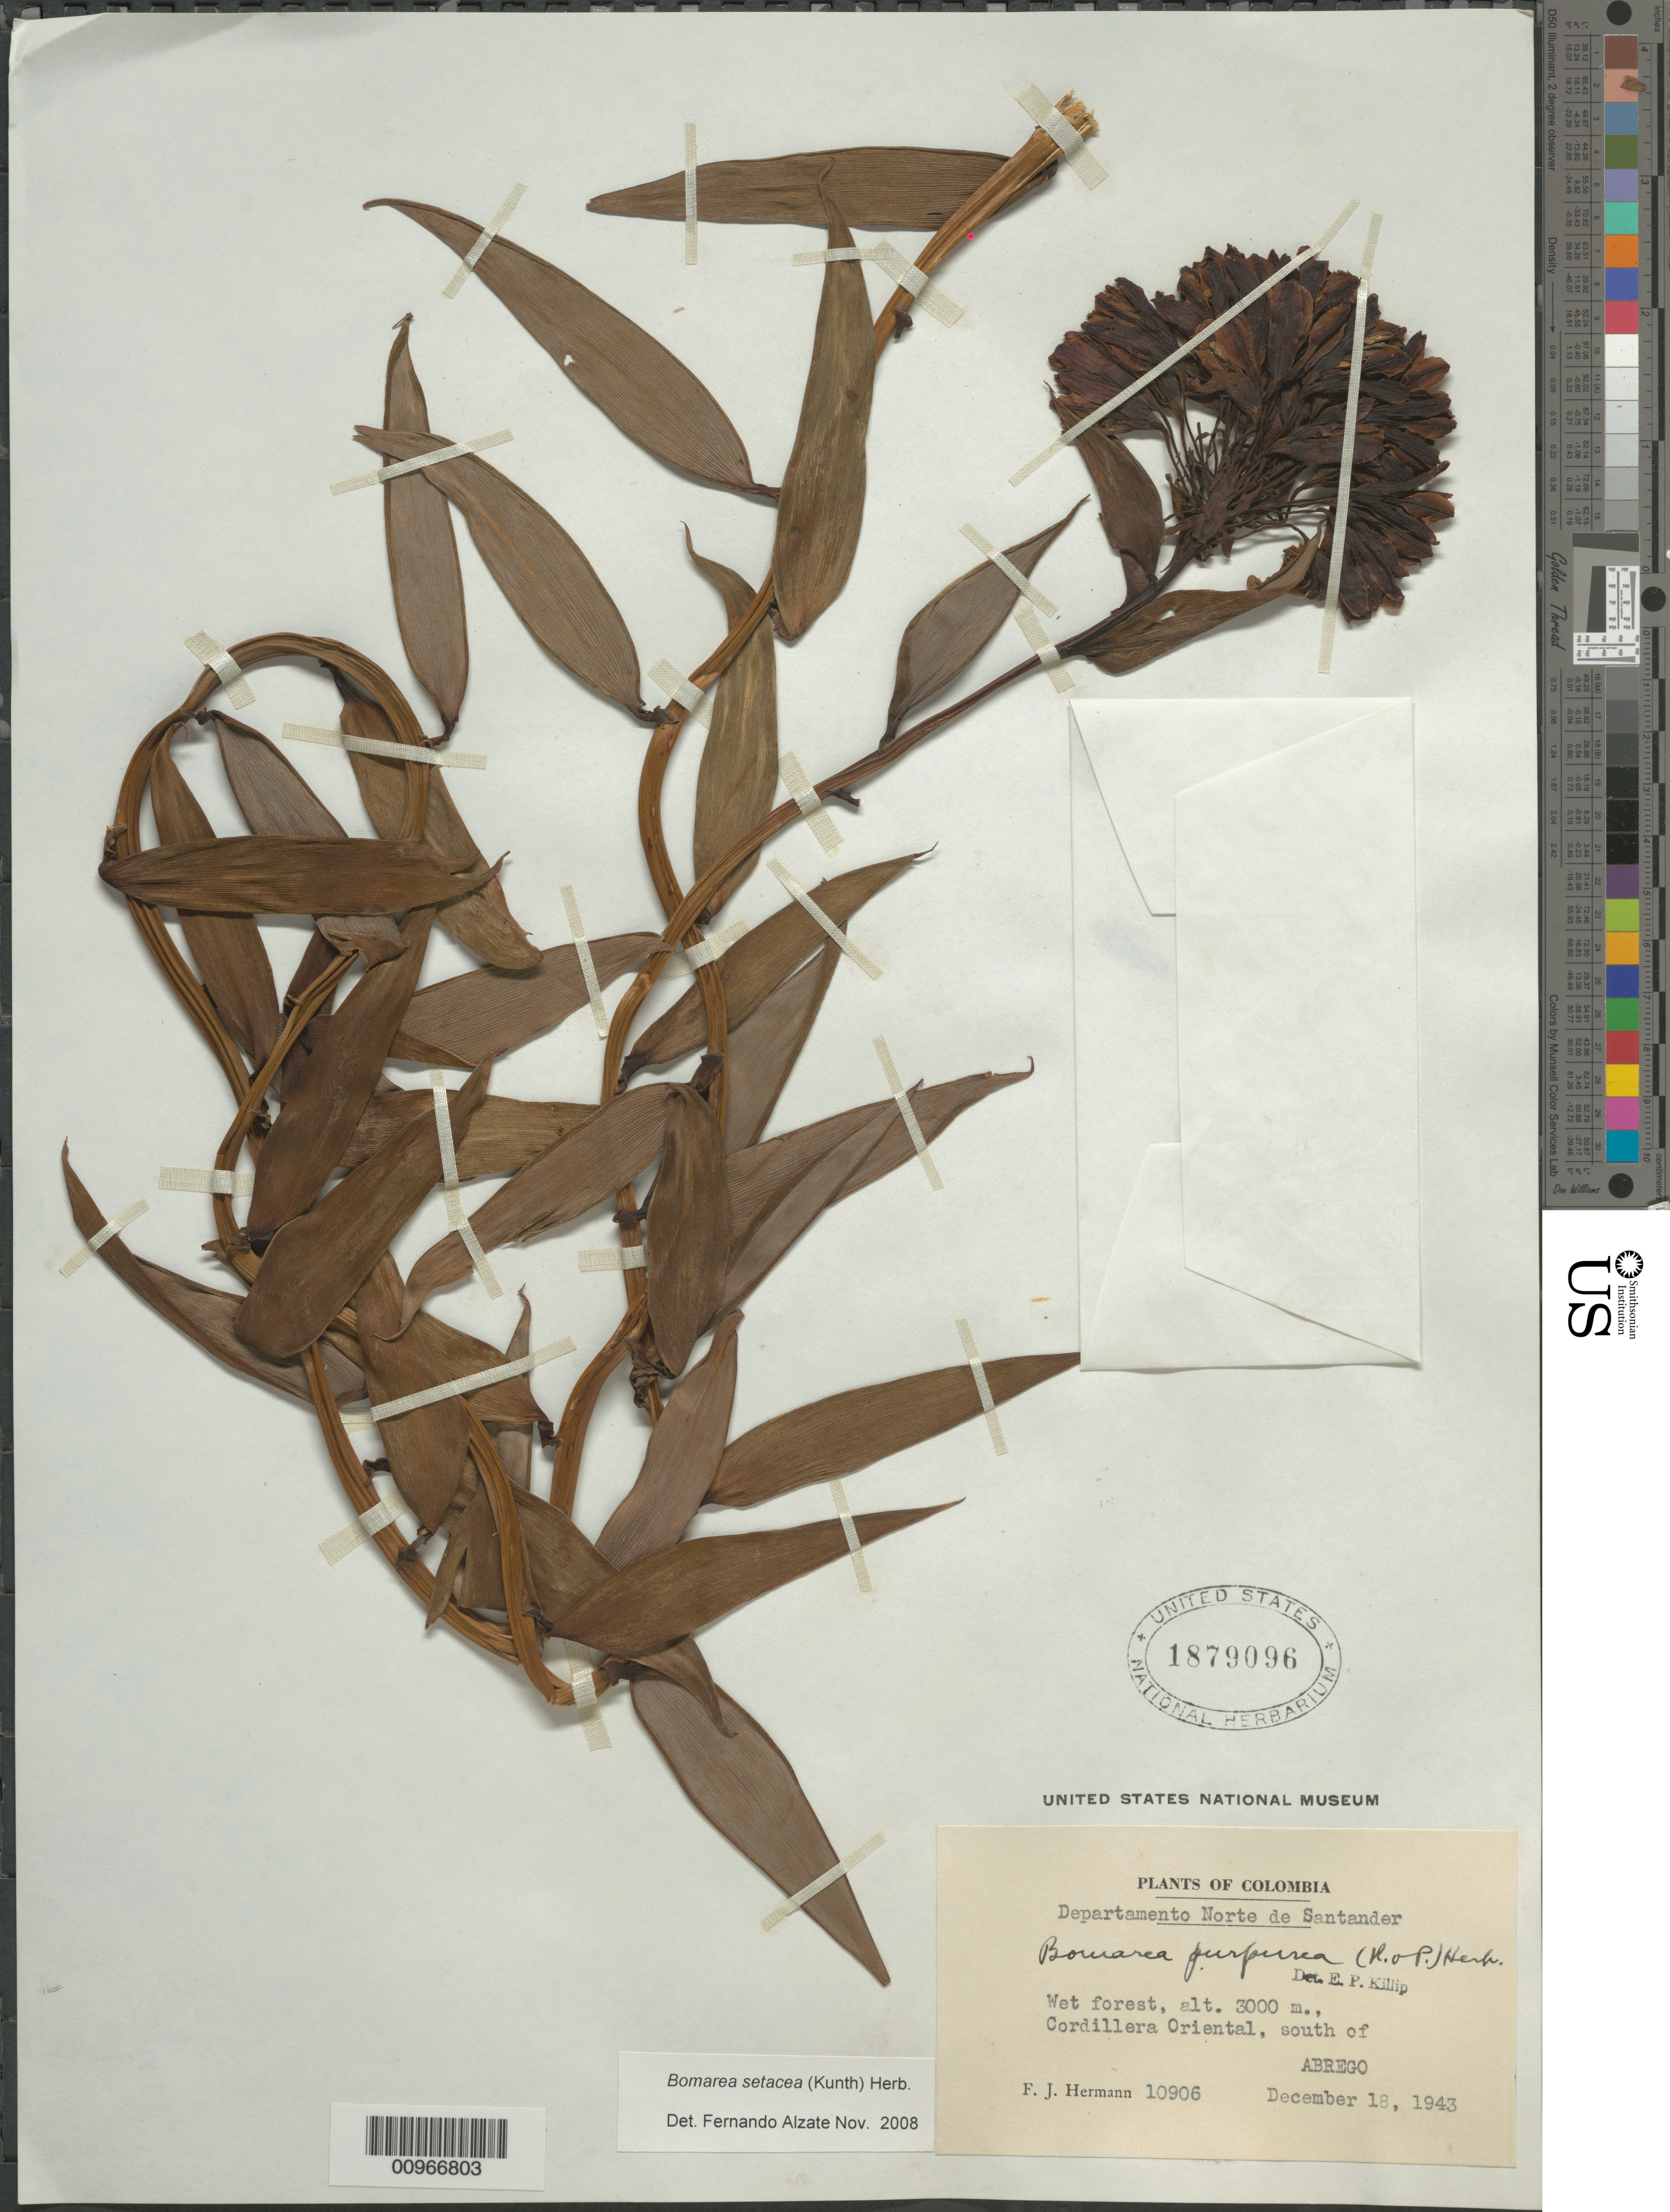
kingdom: Plantae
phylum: Tracheophyta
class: Liliopsida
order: Liliales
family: Alstroemeriaceae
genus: Bomarea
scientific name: Bomarea setacea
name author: (Ruiz & Pav.) Herb.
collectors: F. J. Hermann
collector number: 10906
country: Colombia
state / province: Santander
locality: S of Abrego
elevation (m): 3000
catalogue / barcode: US 1879096